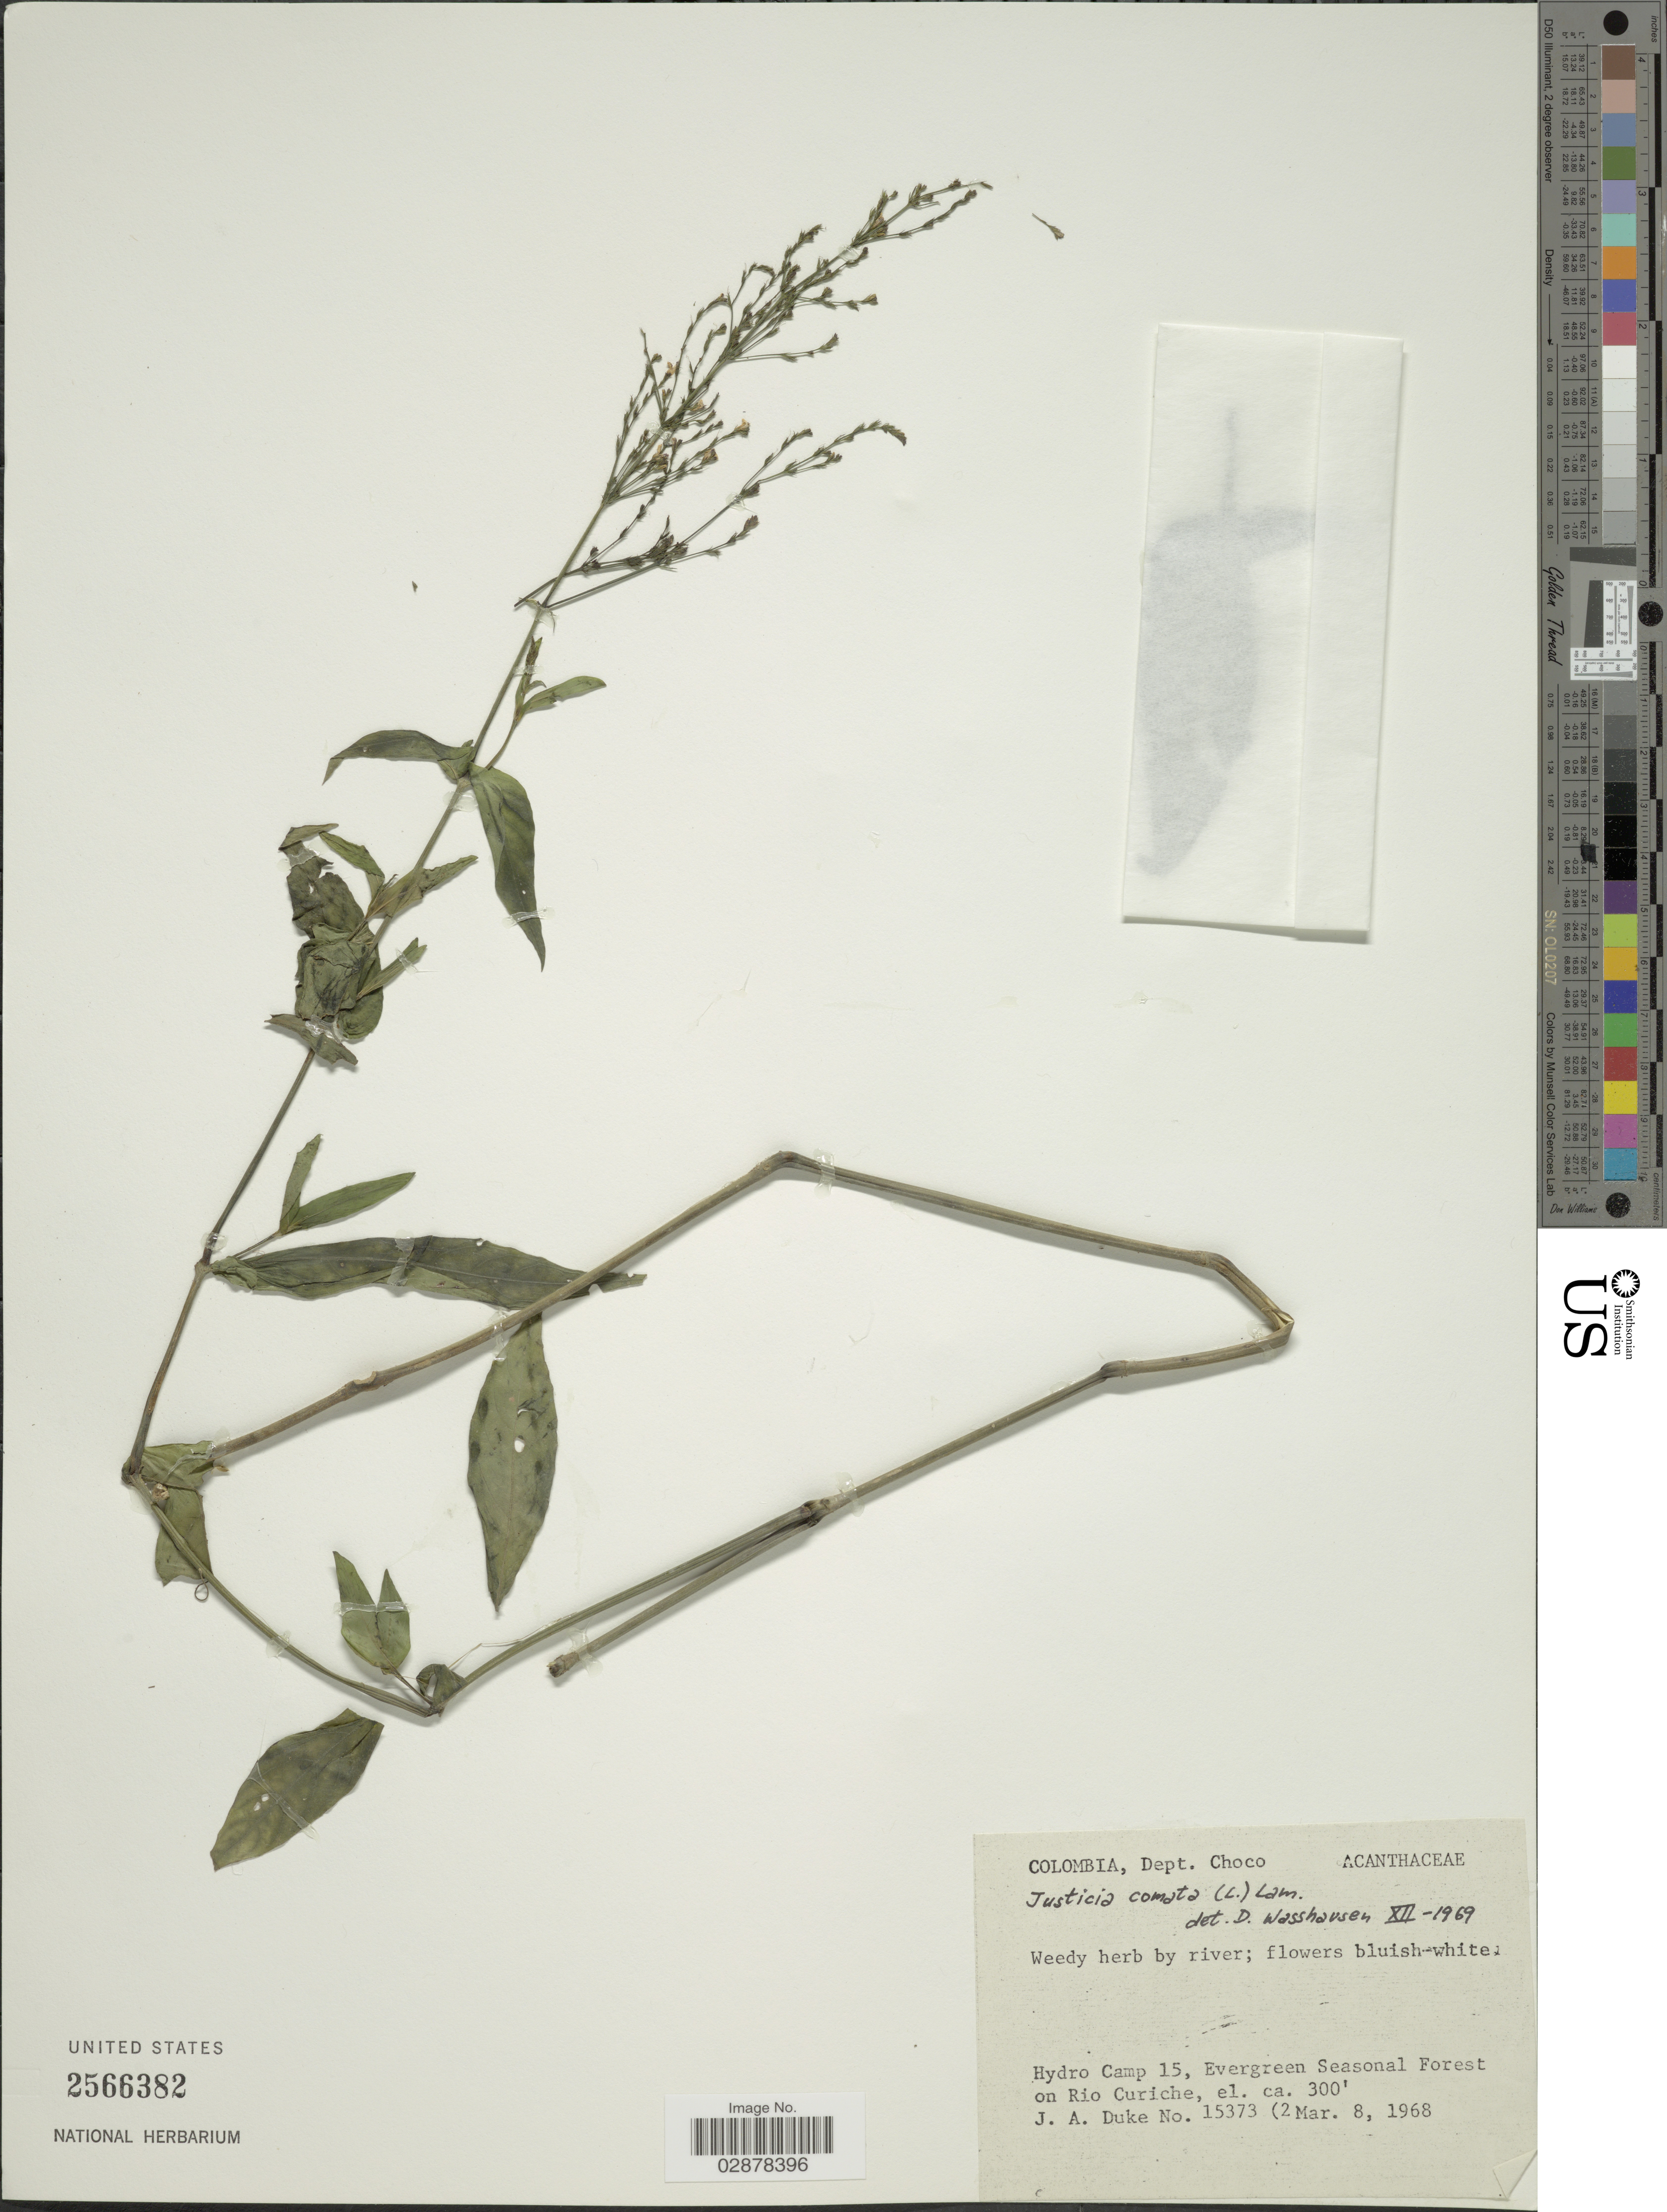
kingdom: Plantae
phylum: Tracheophyta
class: Magnoliopsida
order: Lamiales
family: Acanthaceae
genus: Justicia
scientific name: Justicia comata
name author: (L.) Lam.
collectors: J. A. Duke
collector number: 15373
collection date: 1968-03-02/1968-03-08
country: Colombia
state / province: Chocó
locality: Dept. Choco. Hydro Camp 15, Evergreen Seasonal Forest on Rio Curiche.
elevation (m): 91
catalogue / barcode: US 2566382